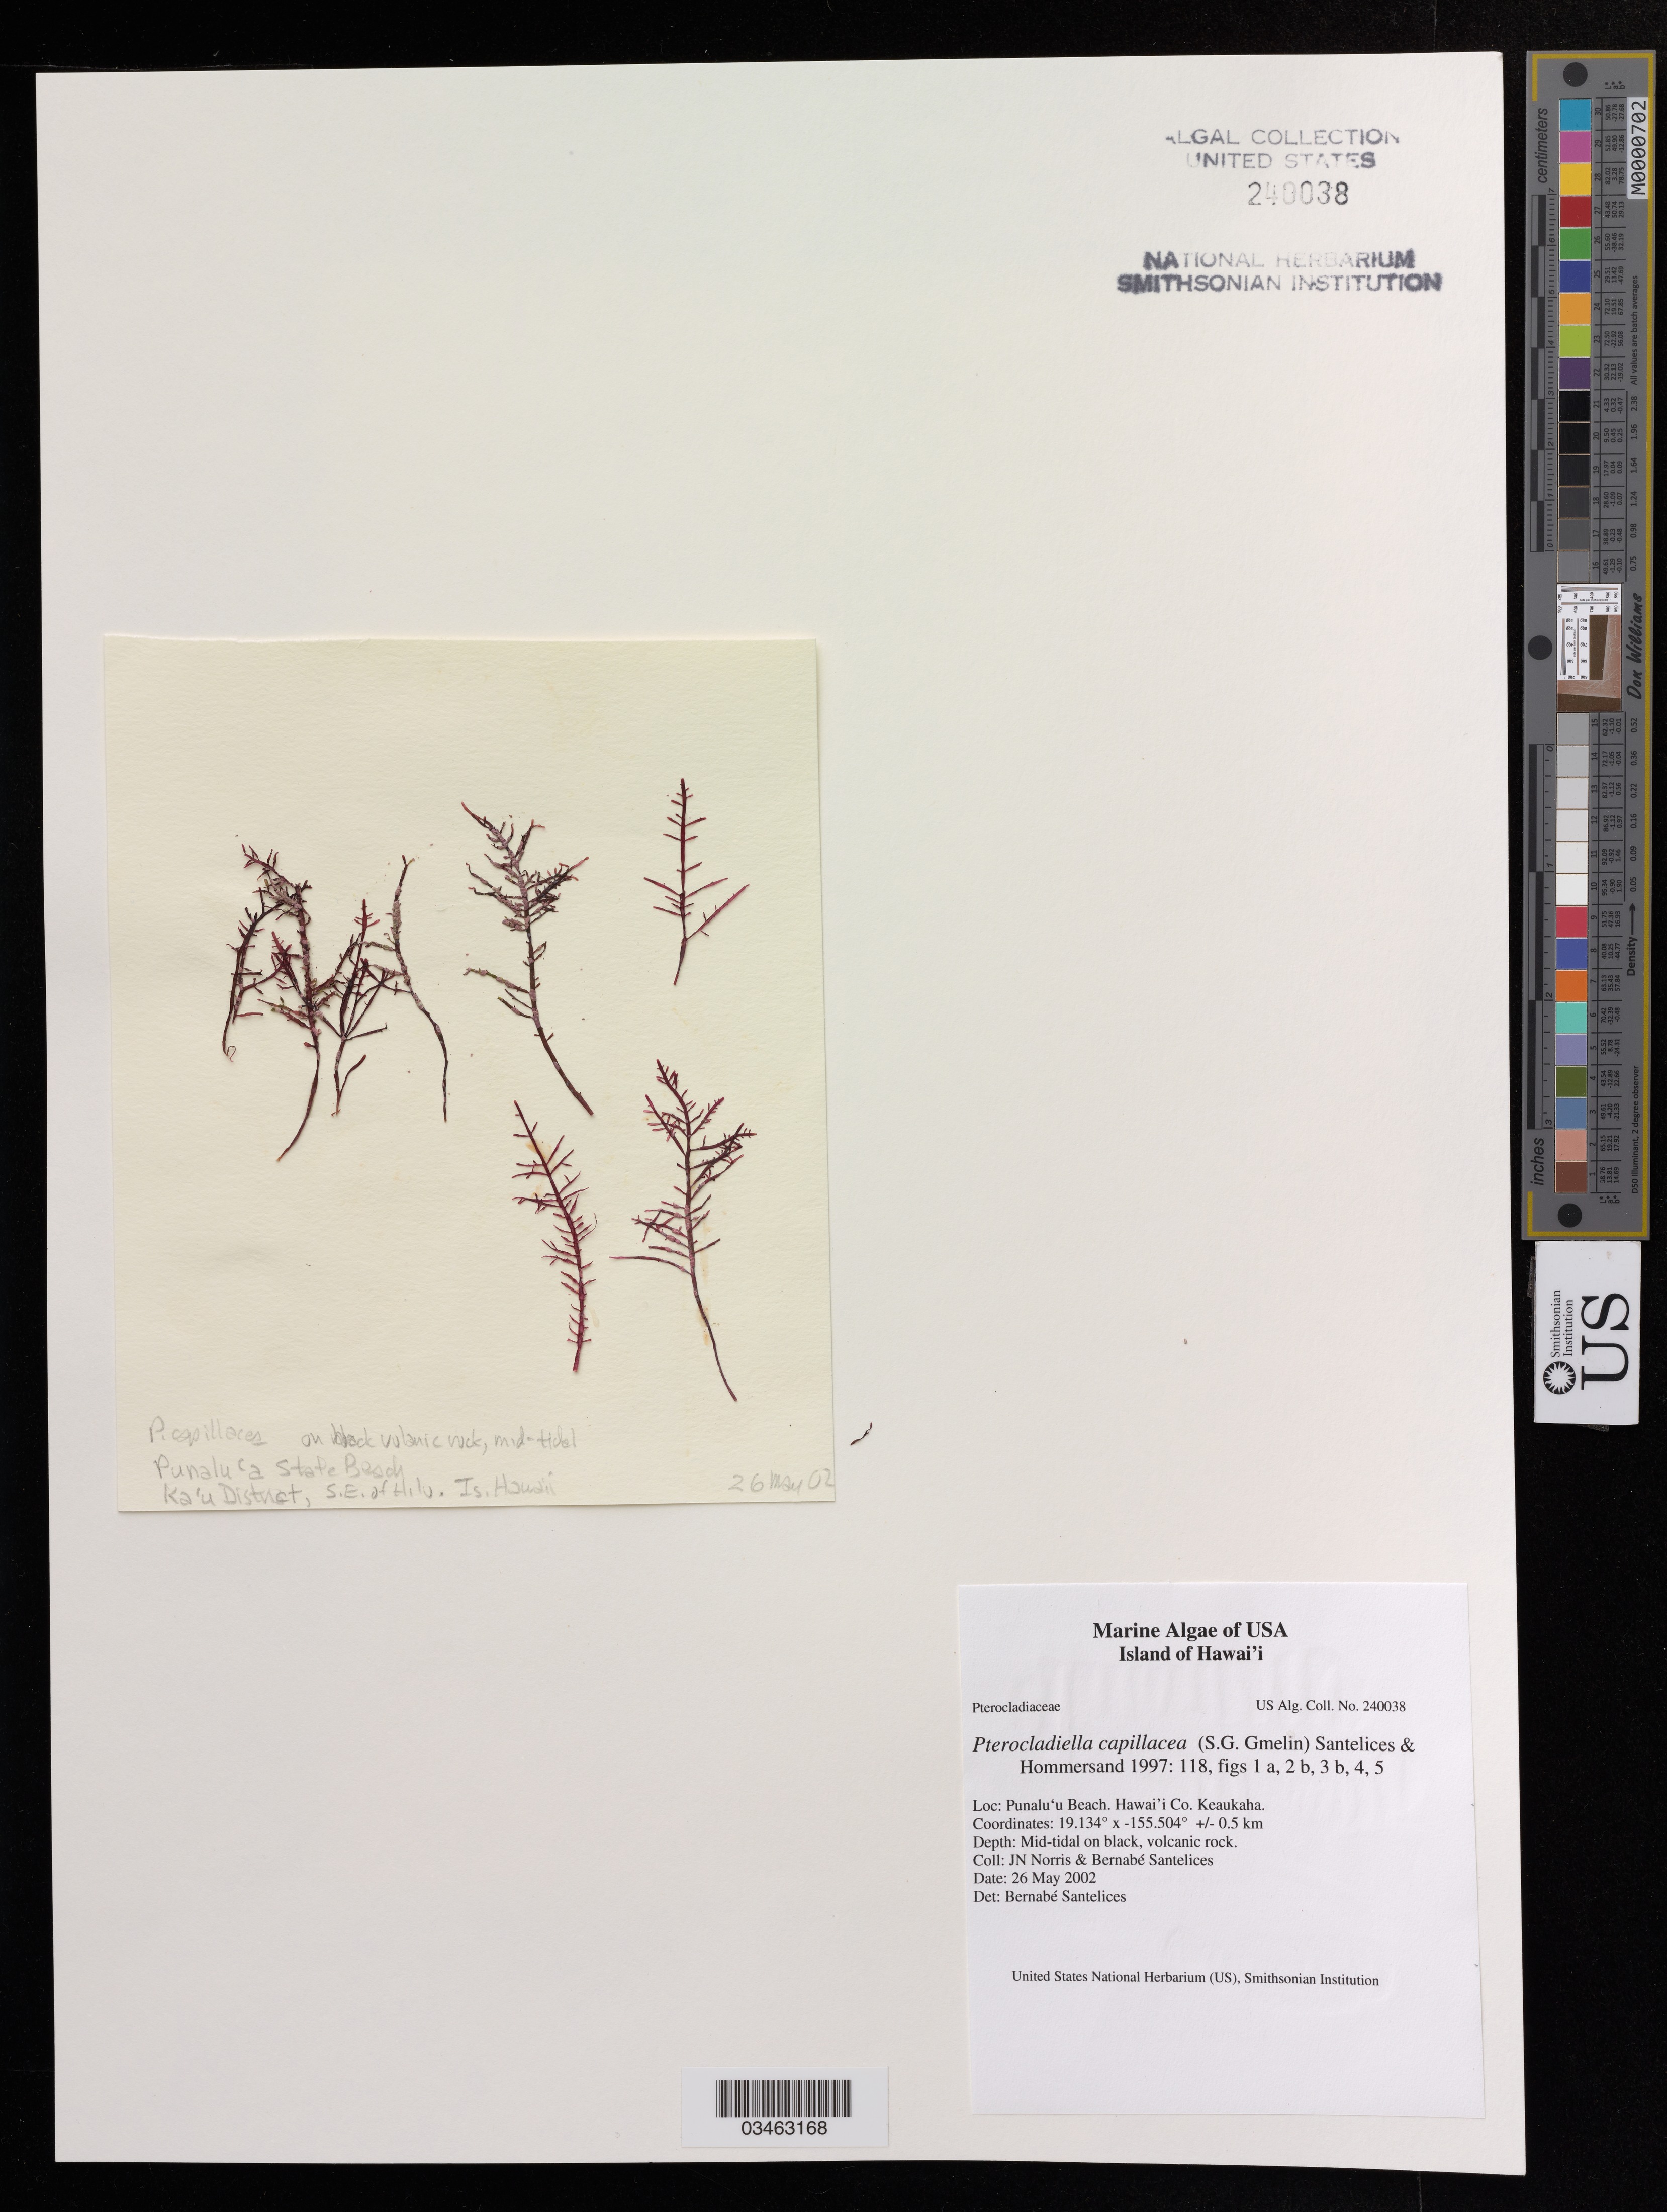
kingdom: Plantae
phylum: Rhodophyta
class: Florideophyceae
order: Gelidiales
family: Pterocladiaceae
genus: Pterocladiella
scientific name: Pterocladiella capillacea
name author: (S.G. Gmel.) Santelices & Hommers.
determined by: Santelices, B.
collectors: J. N. Norris & B. Santelices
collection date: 2002-05-26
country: United States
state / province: Hawaii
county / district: Hawaii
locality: Punalu' u Beach. Keaukaha.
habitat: Mid-tidal on black, volcanic rock.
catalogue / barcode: US 240038